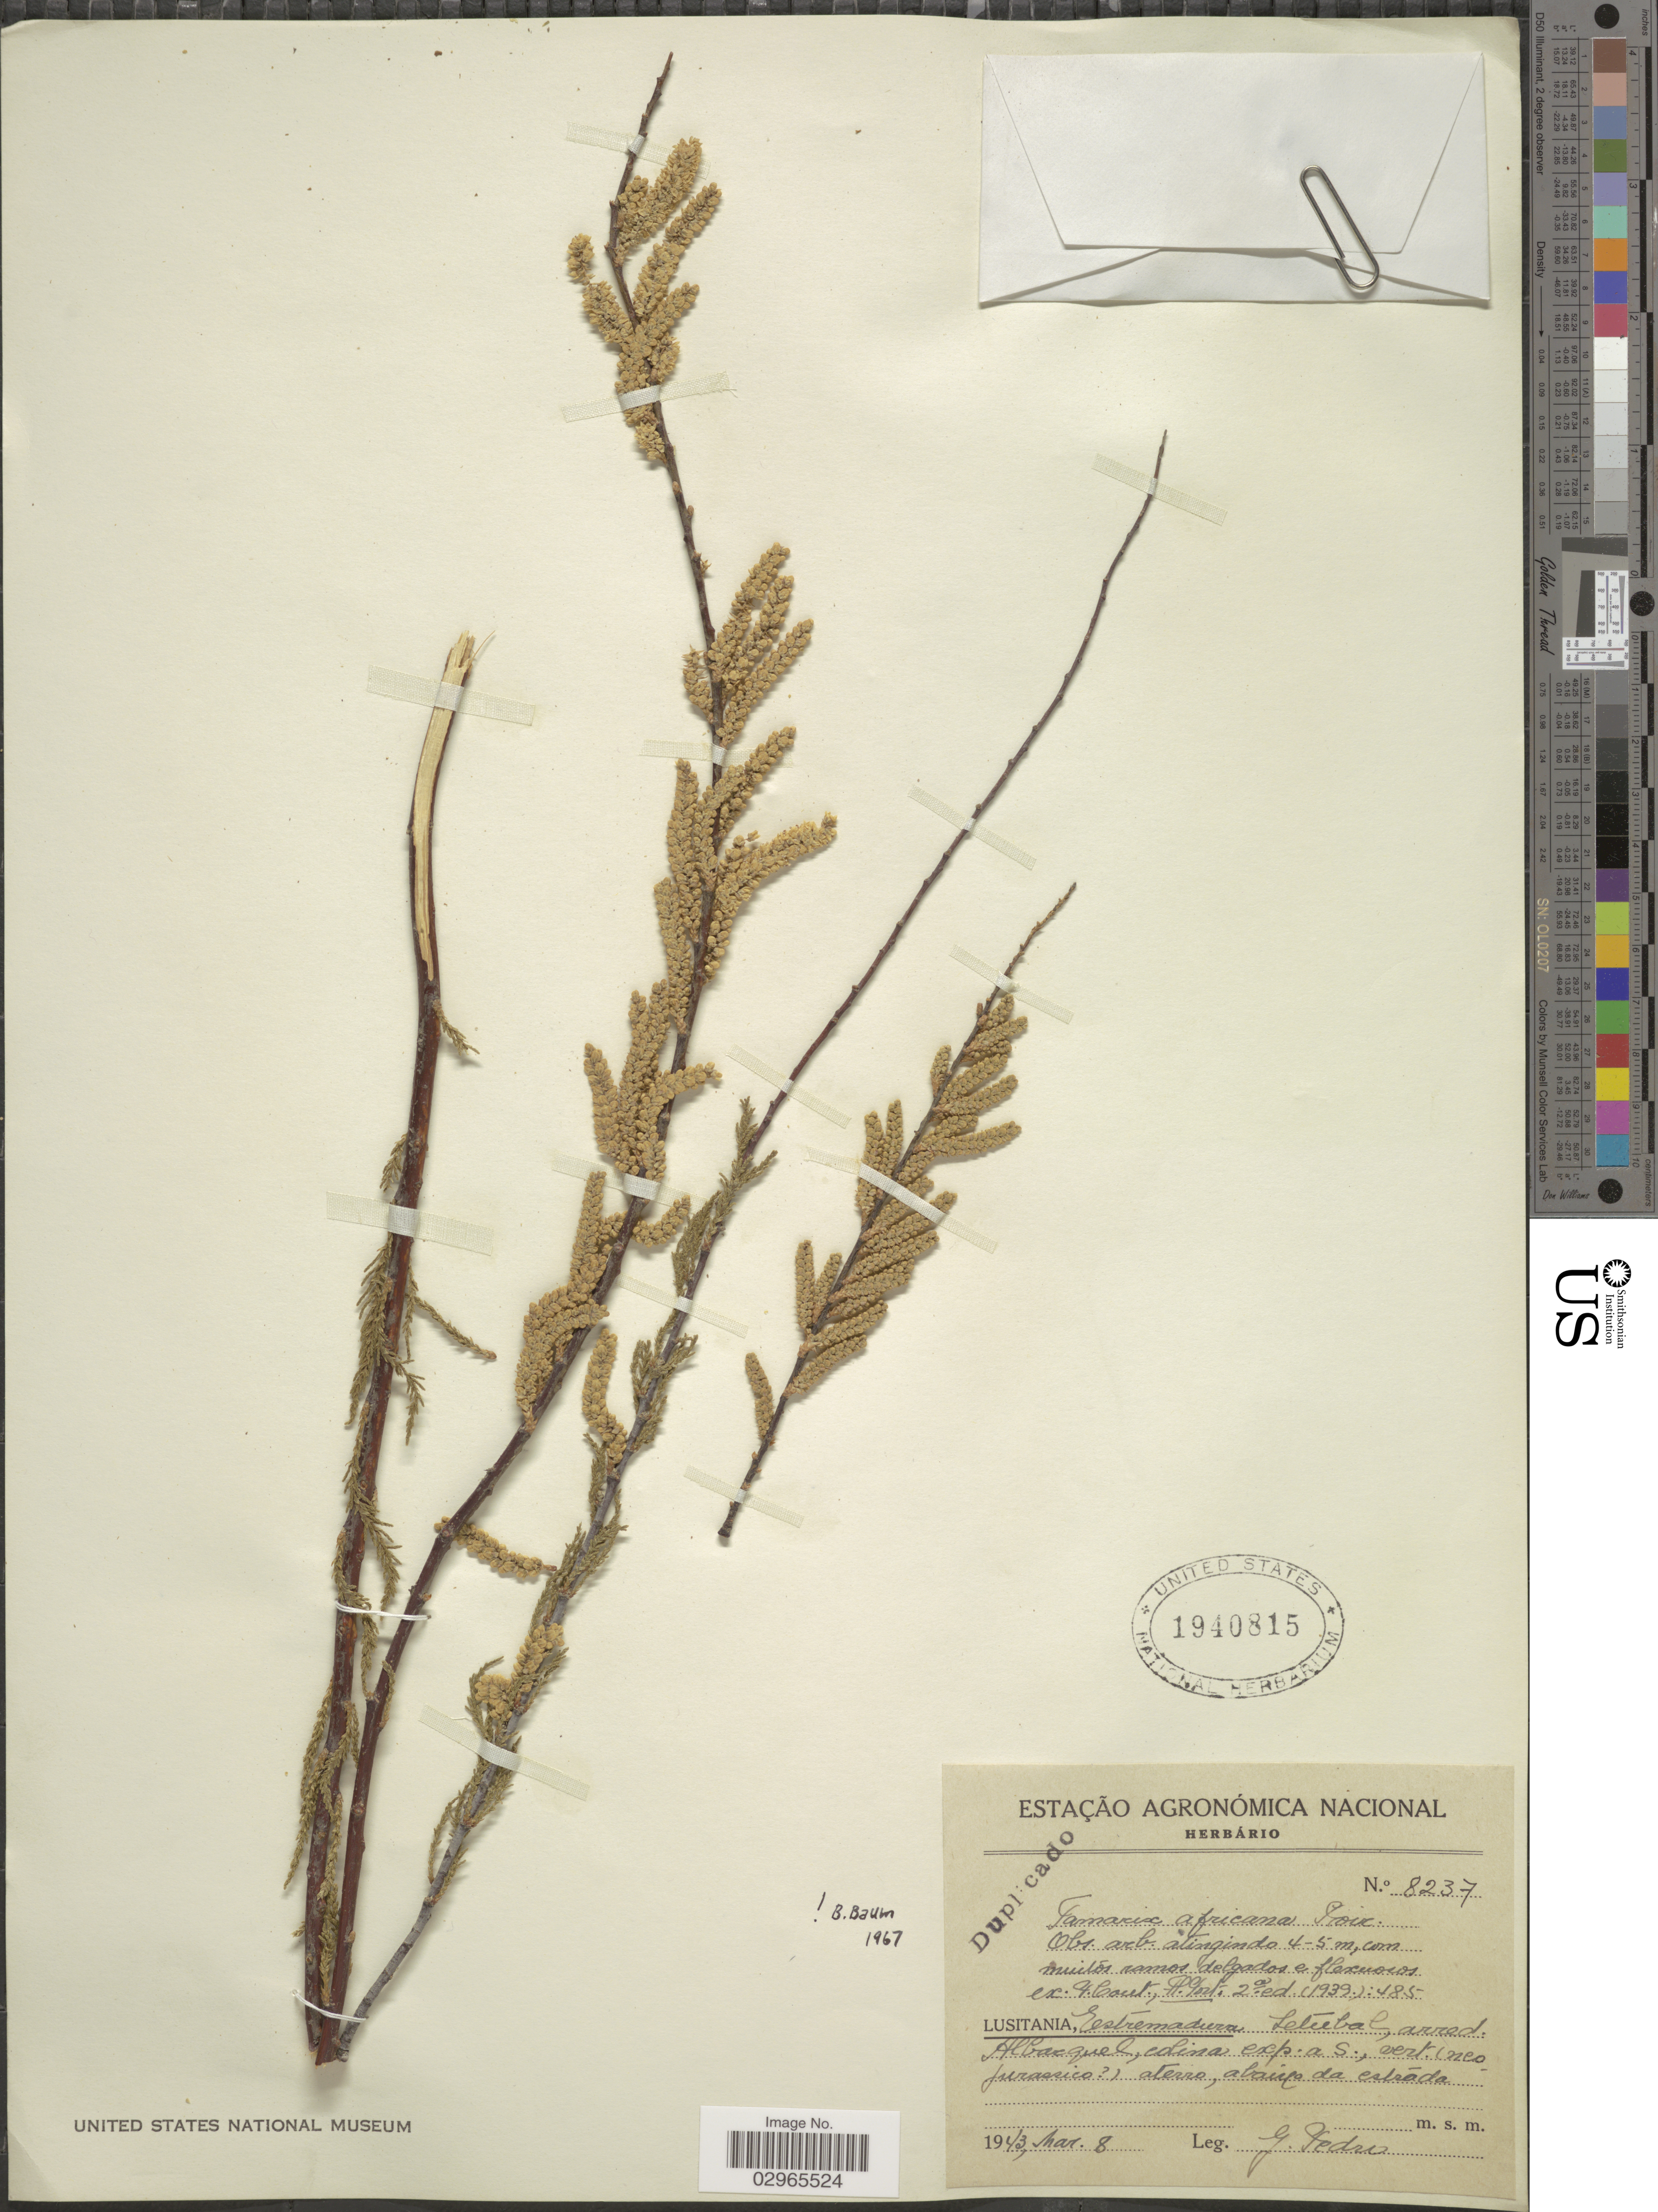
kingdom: Plantae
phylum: Tracheophyta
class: Magnoliopsida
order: Caryophyllales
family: Tamaricaceae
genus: Tamarix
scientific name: Tamarix africana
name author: Poir.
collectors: G. Pedro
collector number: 8237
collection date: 1943-03-08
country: Portugal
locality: Extremadura. Letubal, arred. Albarquel, edina exp. a S.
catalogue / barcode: US 1940815